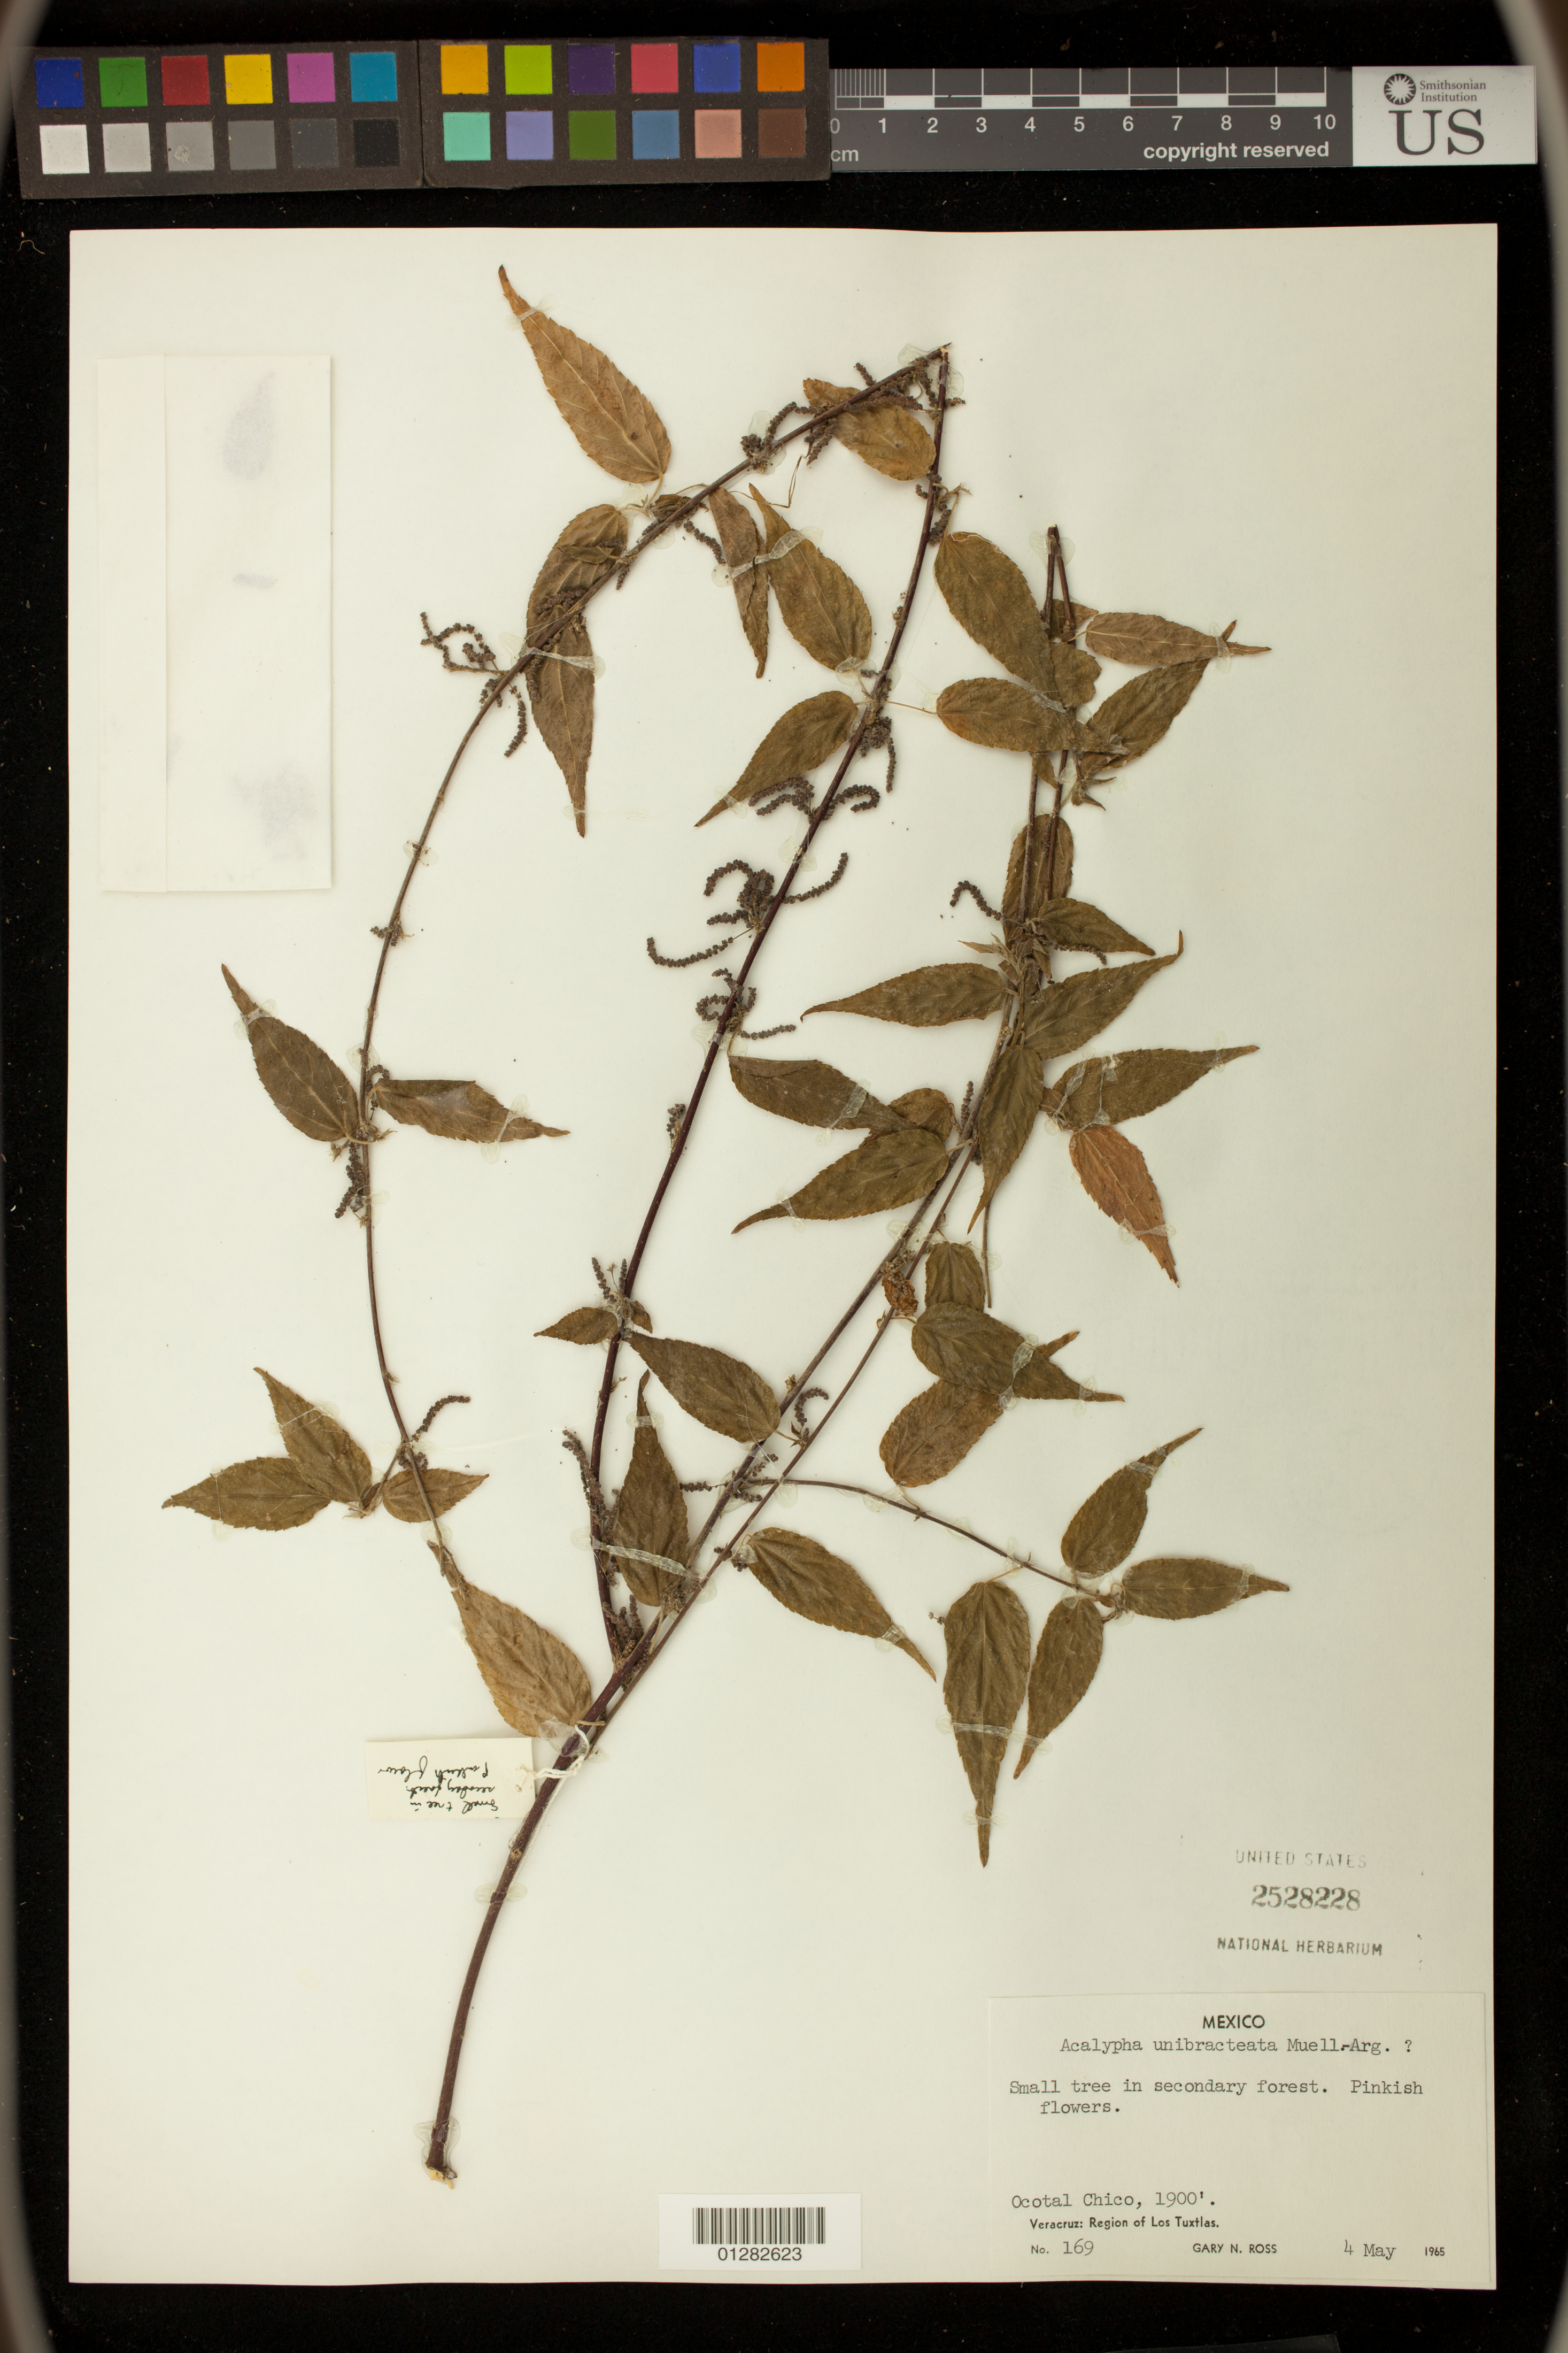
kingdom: Plantae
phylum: Tracheophyta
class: Magnoliopsida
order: Malpighiales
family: Euphorbiaceae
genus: Acalypha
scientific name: Acalypha unibracteata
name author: Müll. Arg.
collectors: E. Palmer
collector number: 169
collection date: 1965-05-04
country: Mexico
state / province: Veracruz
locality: Ocotal Chico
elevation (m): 579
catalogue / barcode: US 2528228